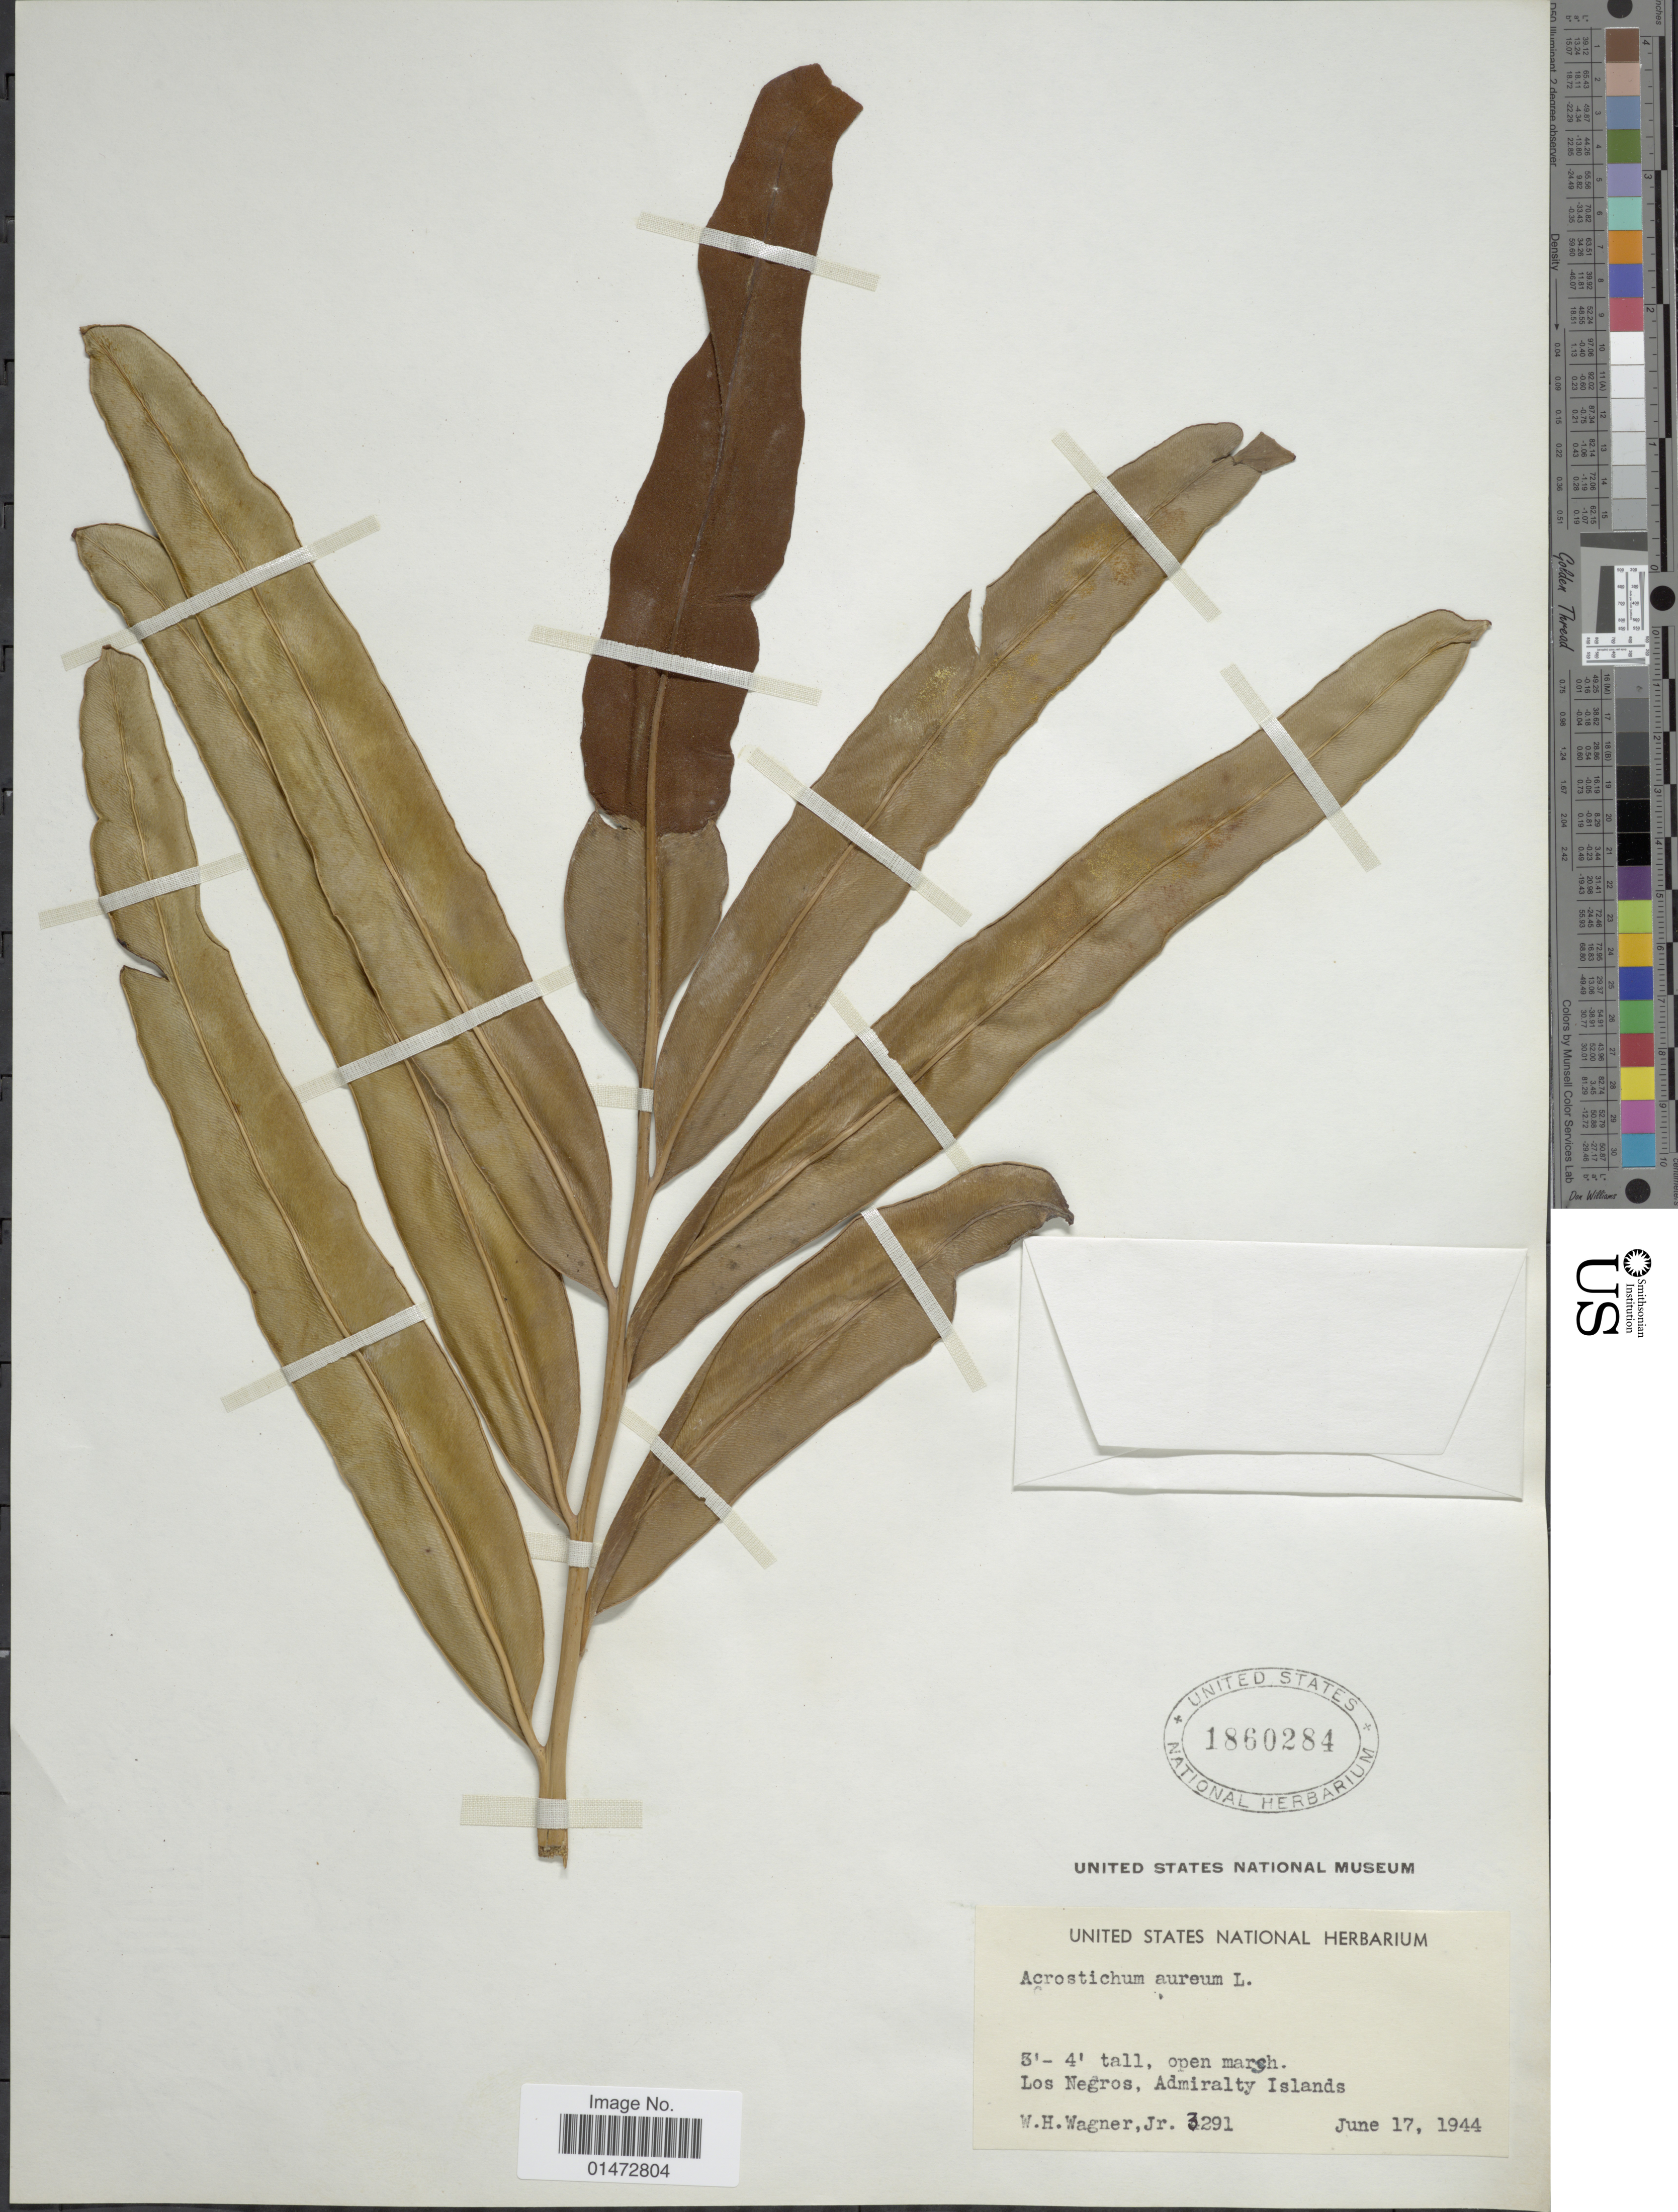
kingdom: Plantae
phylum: Tracheophyta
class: Polypodiopsida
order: Polypodiales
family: Pteridaceae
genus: Acrostichum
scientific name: Acrostichum aureum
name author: L.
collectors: W. H. Wagner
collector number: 3291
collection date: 1944-06-17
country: Papua New Guinea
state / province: Manus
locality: Los Negros. Admiralty Islands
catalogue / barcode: US 1860284